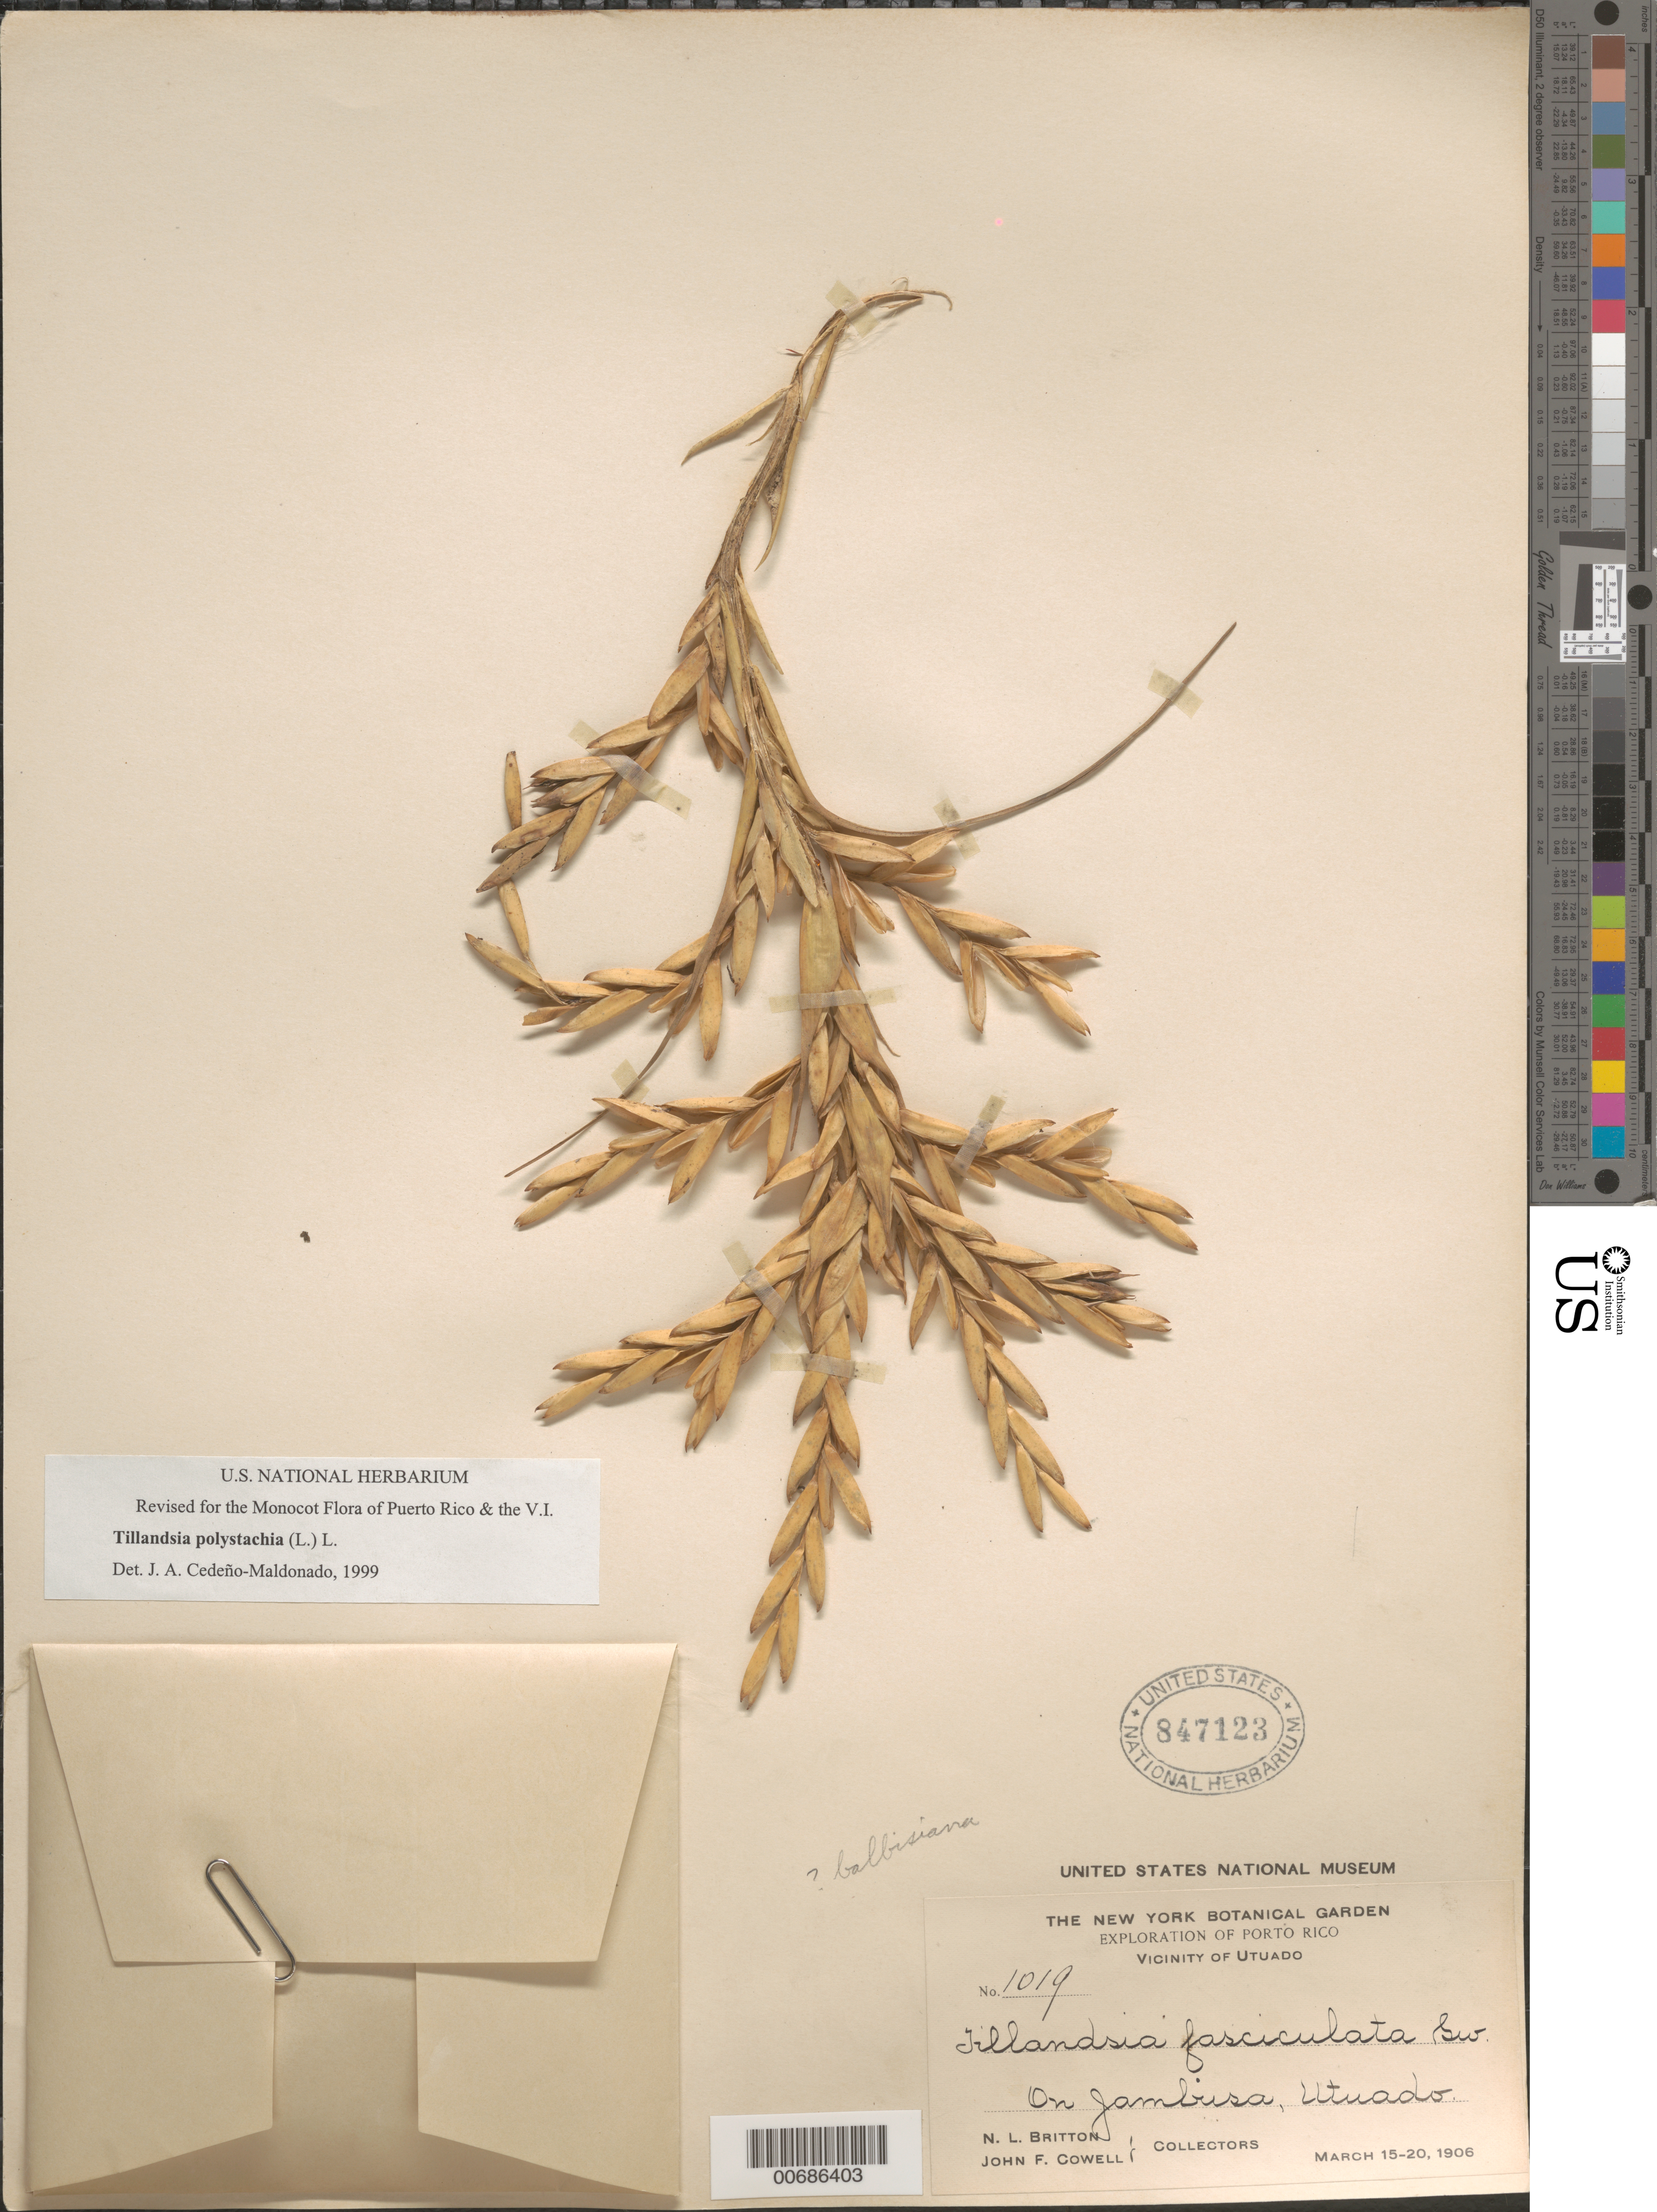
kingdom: Plantae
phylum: Tracheophyta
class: Liliopsida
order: Poales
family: Bromeliaceae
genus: Tillandsia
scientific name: Tillandsia polystachia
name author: (L.) L.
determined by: Espejo, Adolfo; López Ferrari, Ana R.; Ramírez M., Ivon M.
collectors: N. Britton & J. F. Cowell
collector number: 1019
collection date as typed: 15 Mar 1906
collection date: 1906-03-15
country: Puerto Rico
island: Greater Antilles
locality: Utuado, vic of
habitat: On Jambusa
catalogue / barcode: US 847123